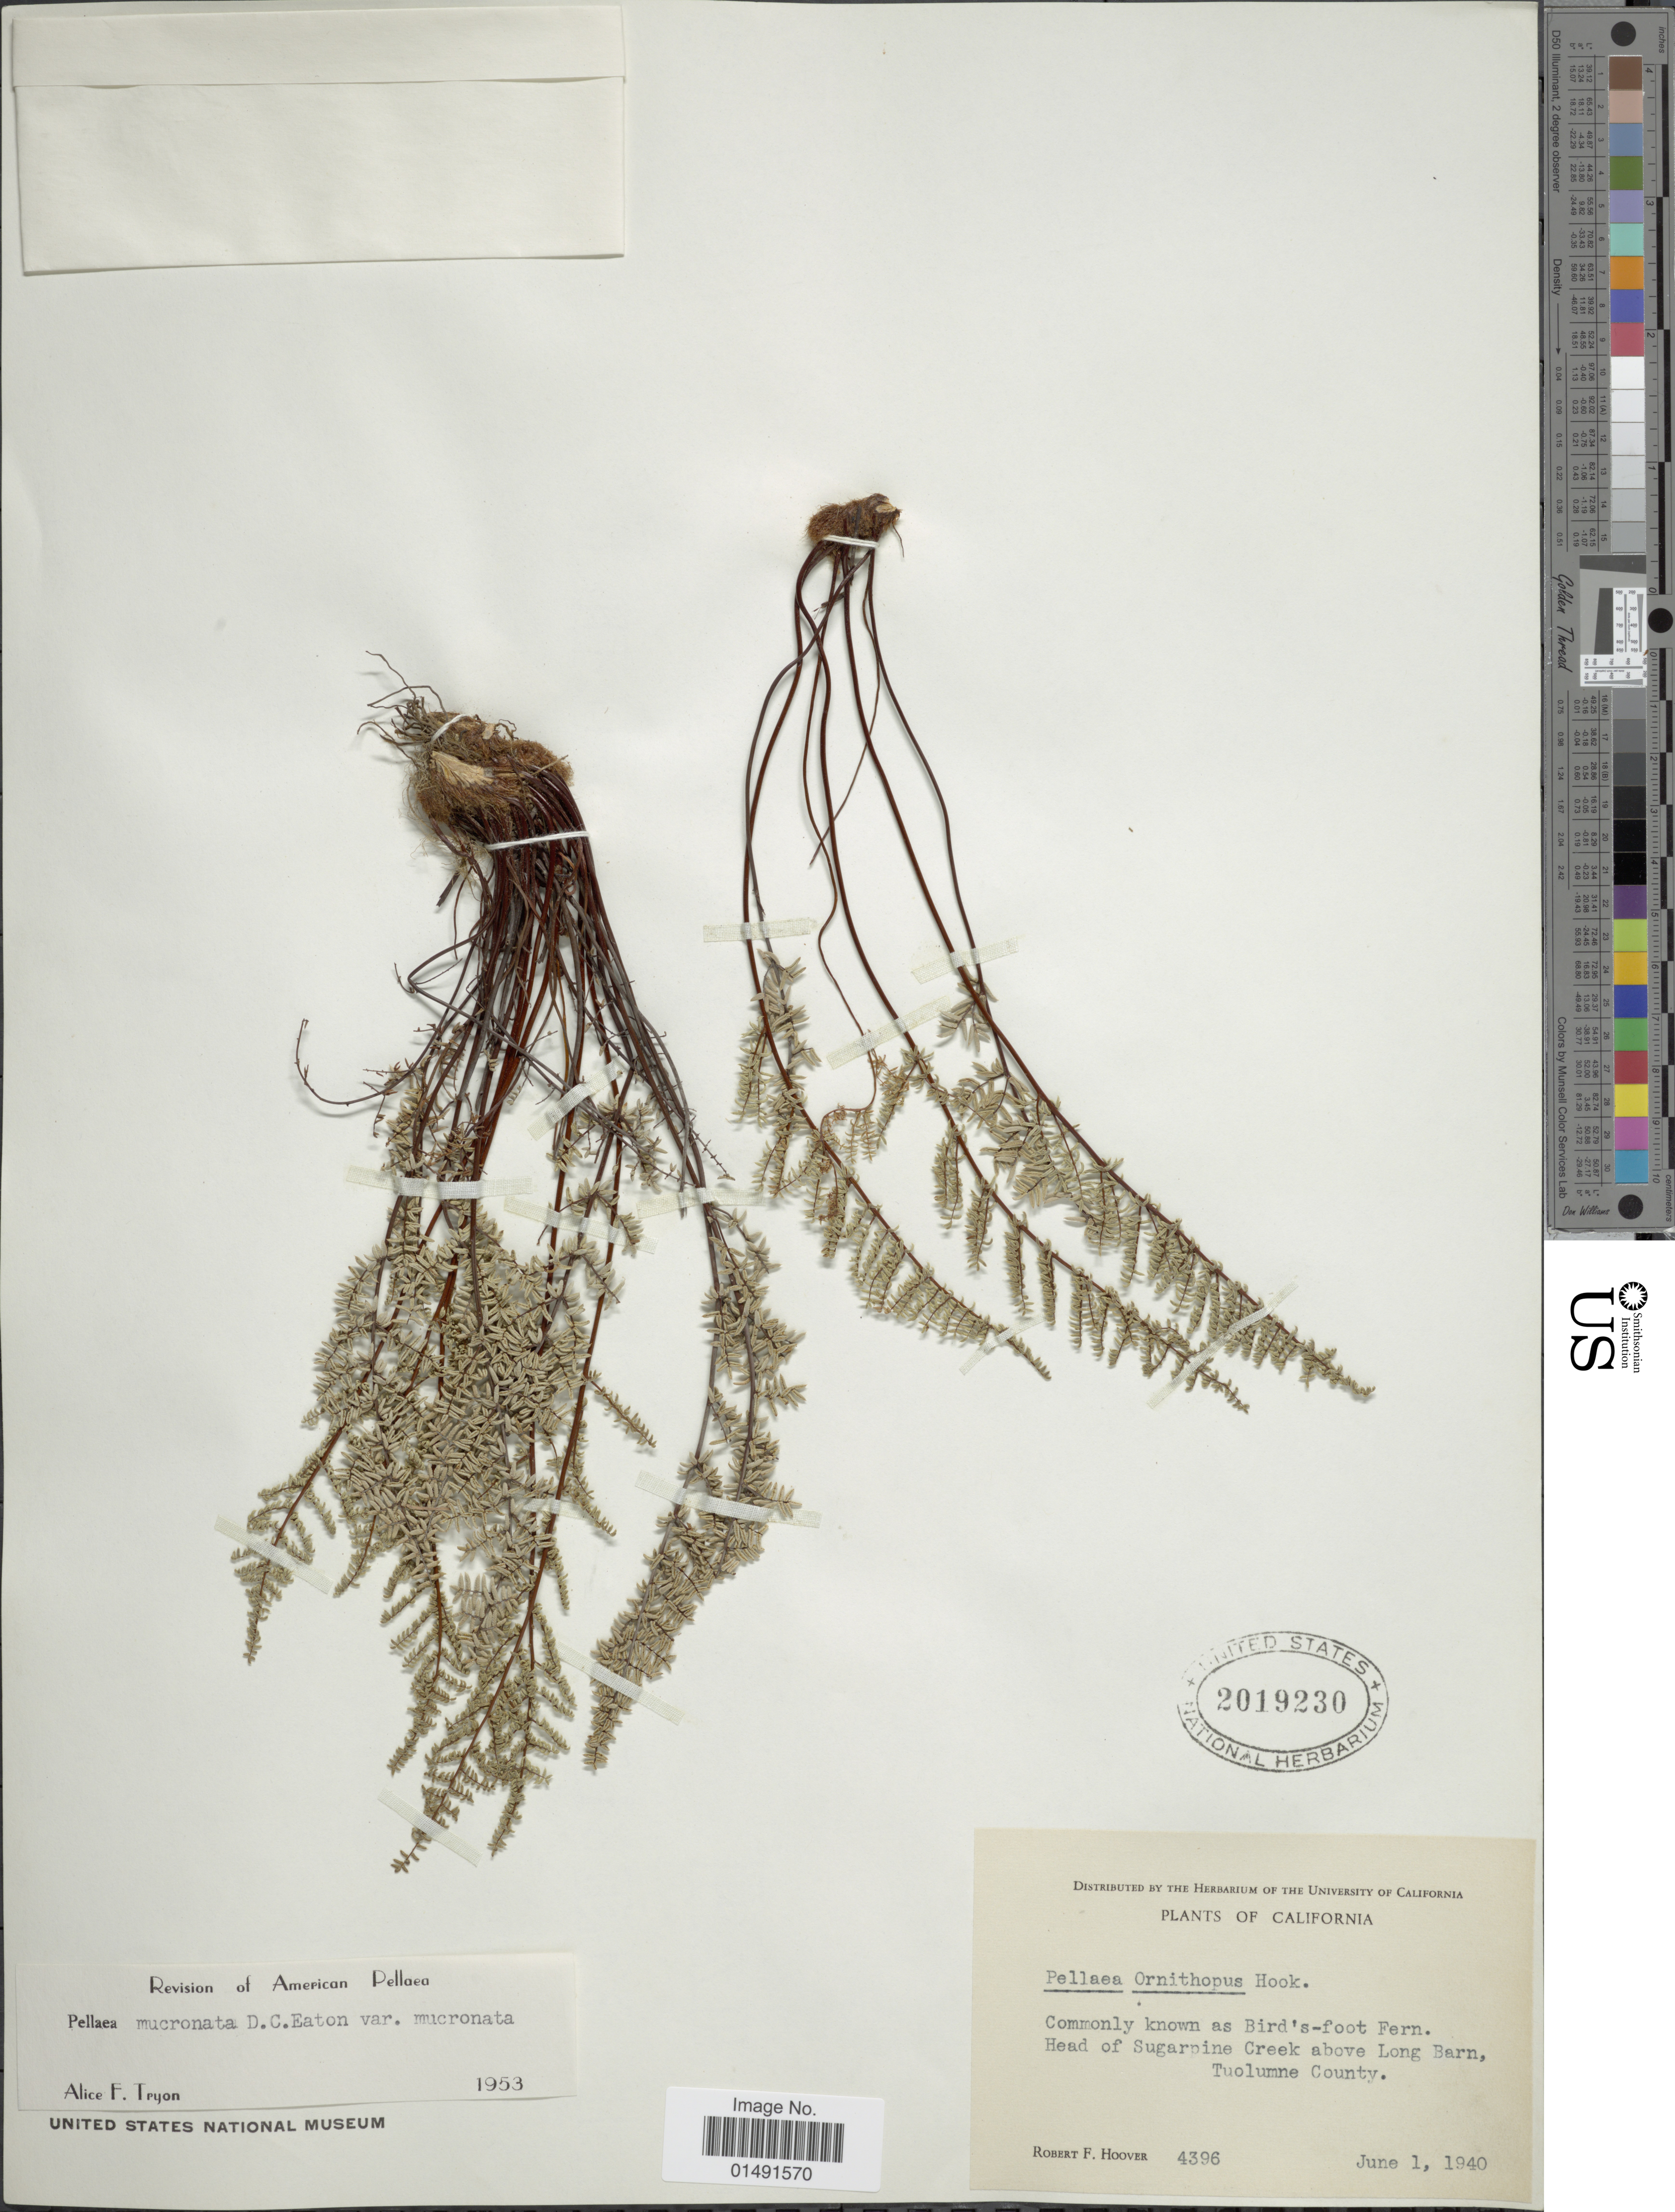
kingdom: Plantae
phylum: Tracheophyta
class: Polypodiopsida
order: Polypodiales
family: Pteridaceae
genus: Pellaea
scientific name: Pellaea mucronata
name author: (D.C. Eaton) D.C. Eaton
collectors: R. F. Hoover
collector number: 4396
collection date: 1940-06-01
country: United States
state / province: California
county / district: Tuolumne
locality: Head of Sugarpine Creek above Long Barn. Tuolumne County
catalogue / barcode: US 2019230